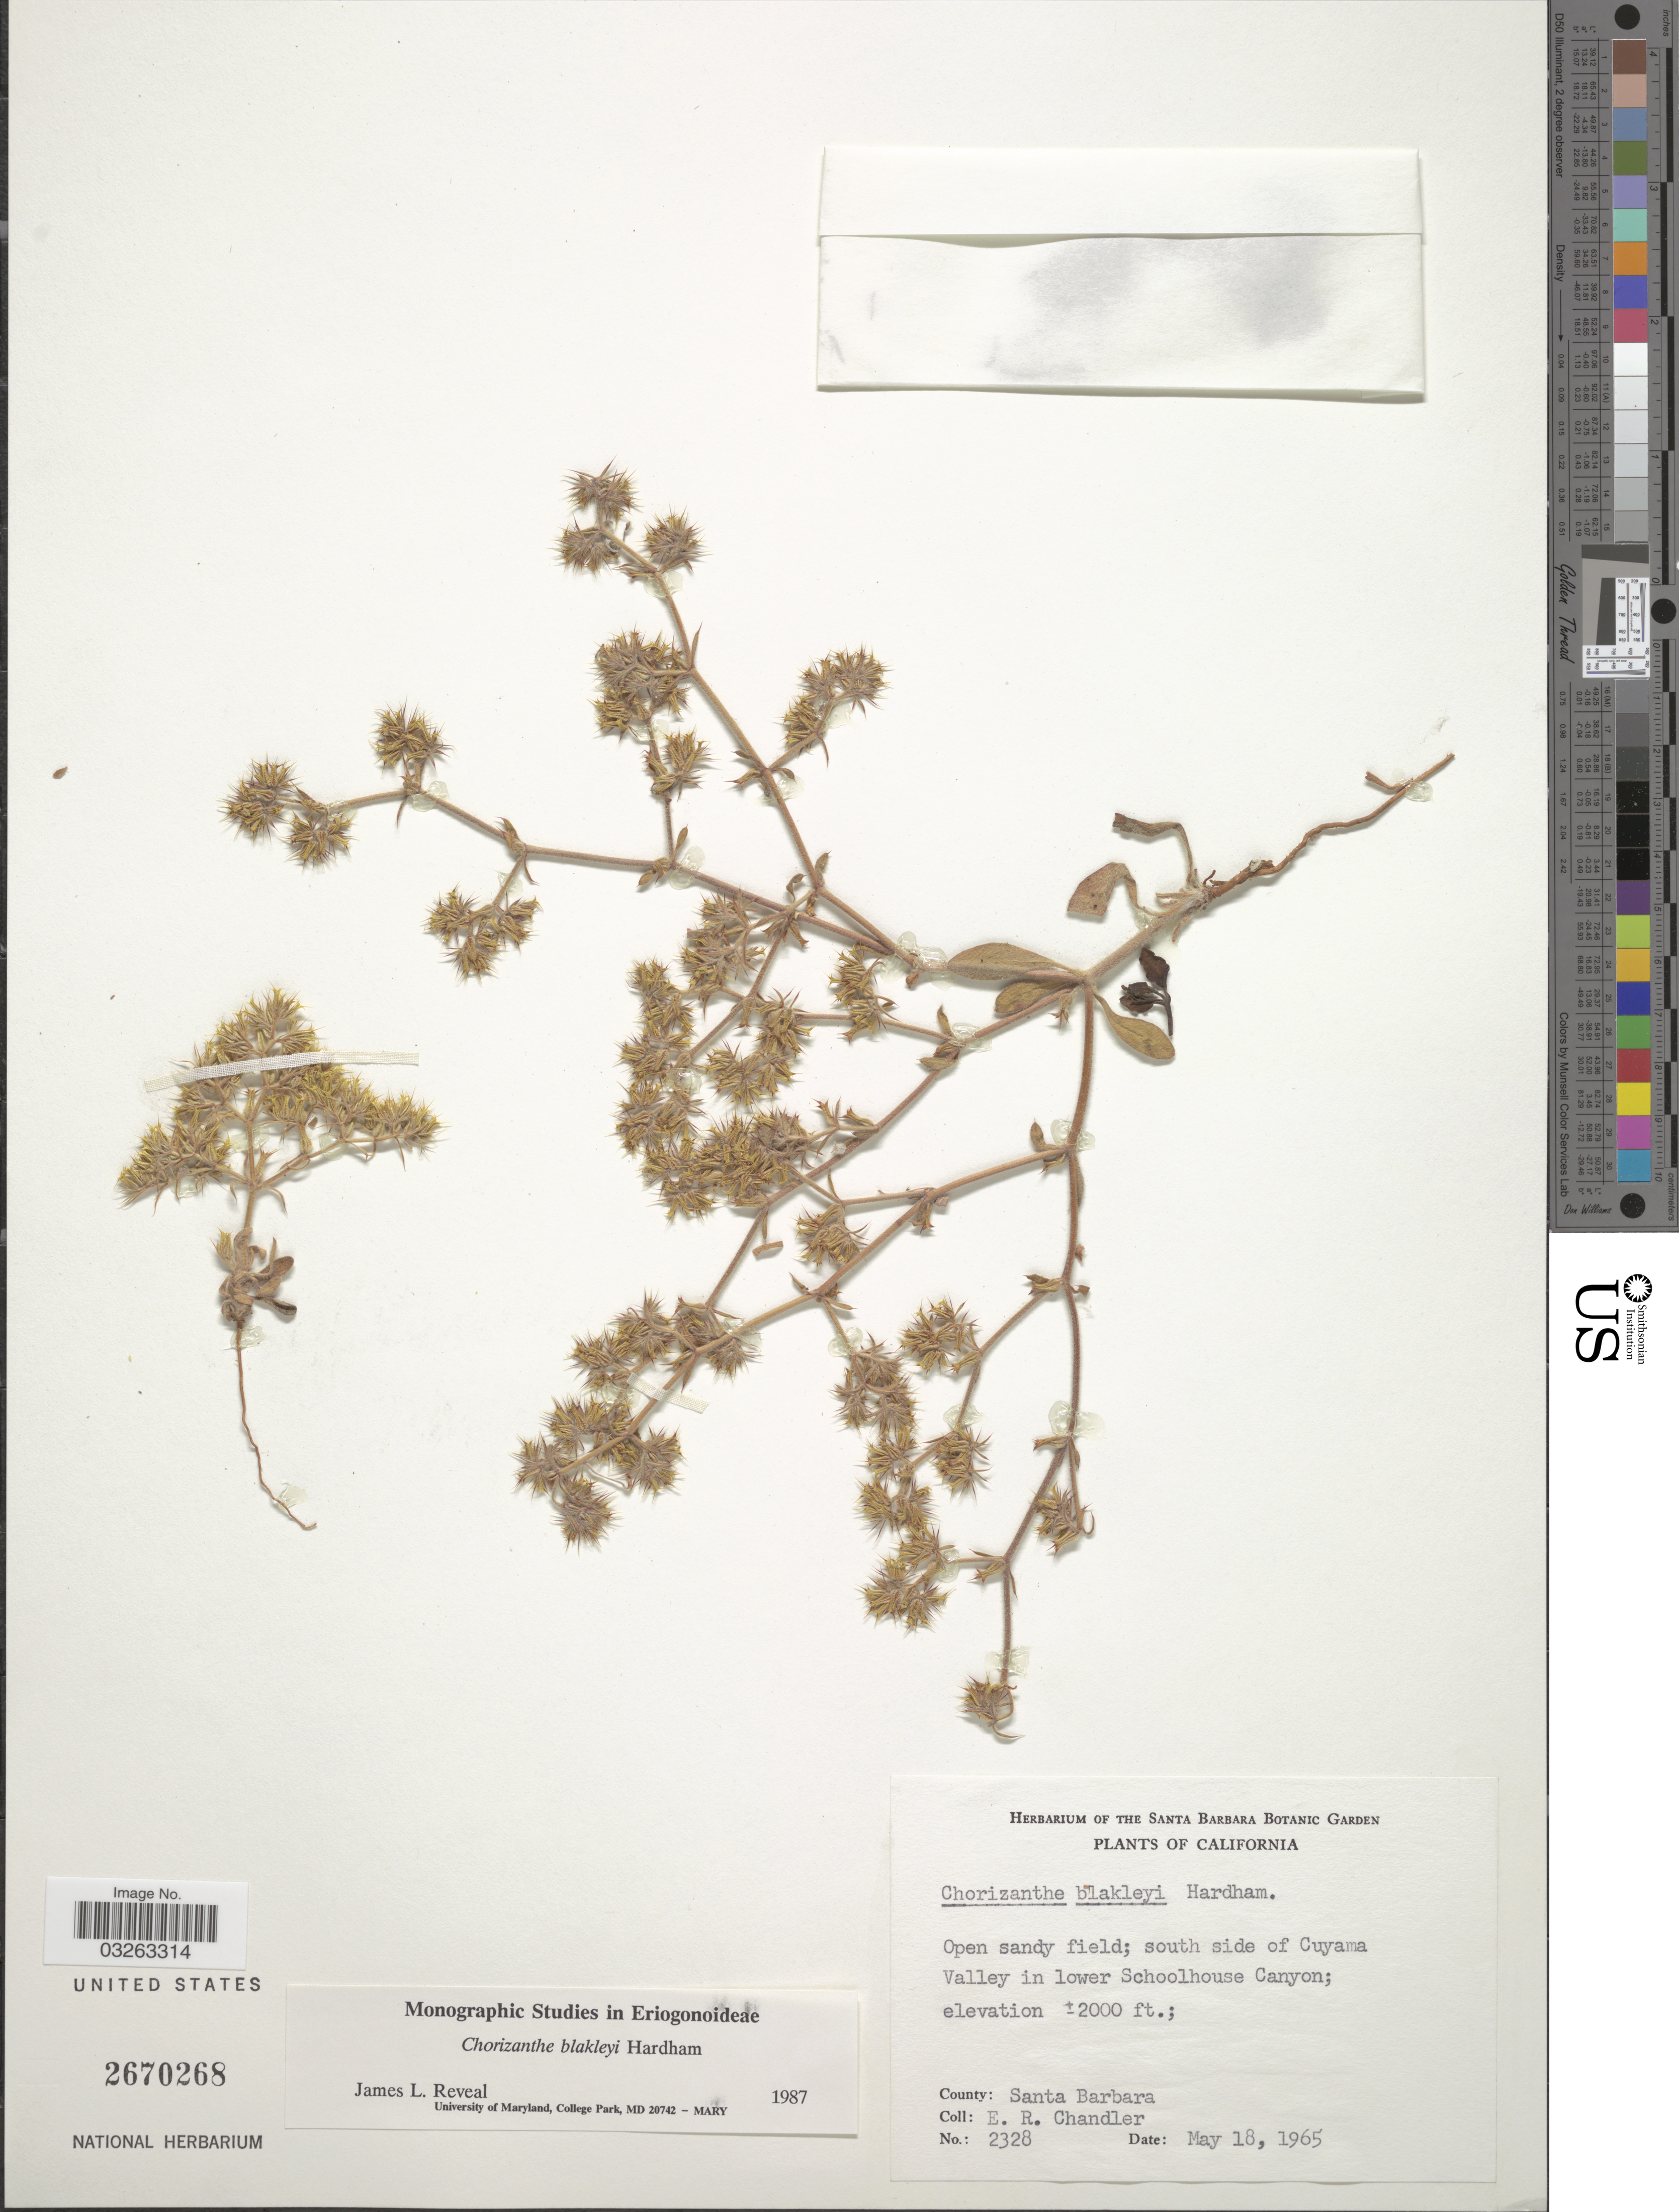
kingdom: Plantae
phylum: Tracheophyta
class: Magnoliopsida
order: Caryophyllales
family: Polygonaceae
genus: Chorizanthe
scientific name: Chorizanthe blakleyi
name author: Hardham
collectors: E. Chandler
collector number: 2328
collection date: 1965-05-18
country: United States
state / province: California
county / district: Santa Barbara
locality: South side of Cuyama Valley in lower Schoolhouse Canyon. County: Santa Barbara.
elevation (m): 610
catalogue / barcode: US 2670268